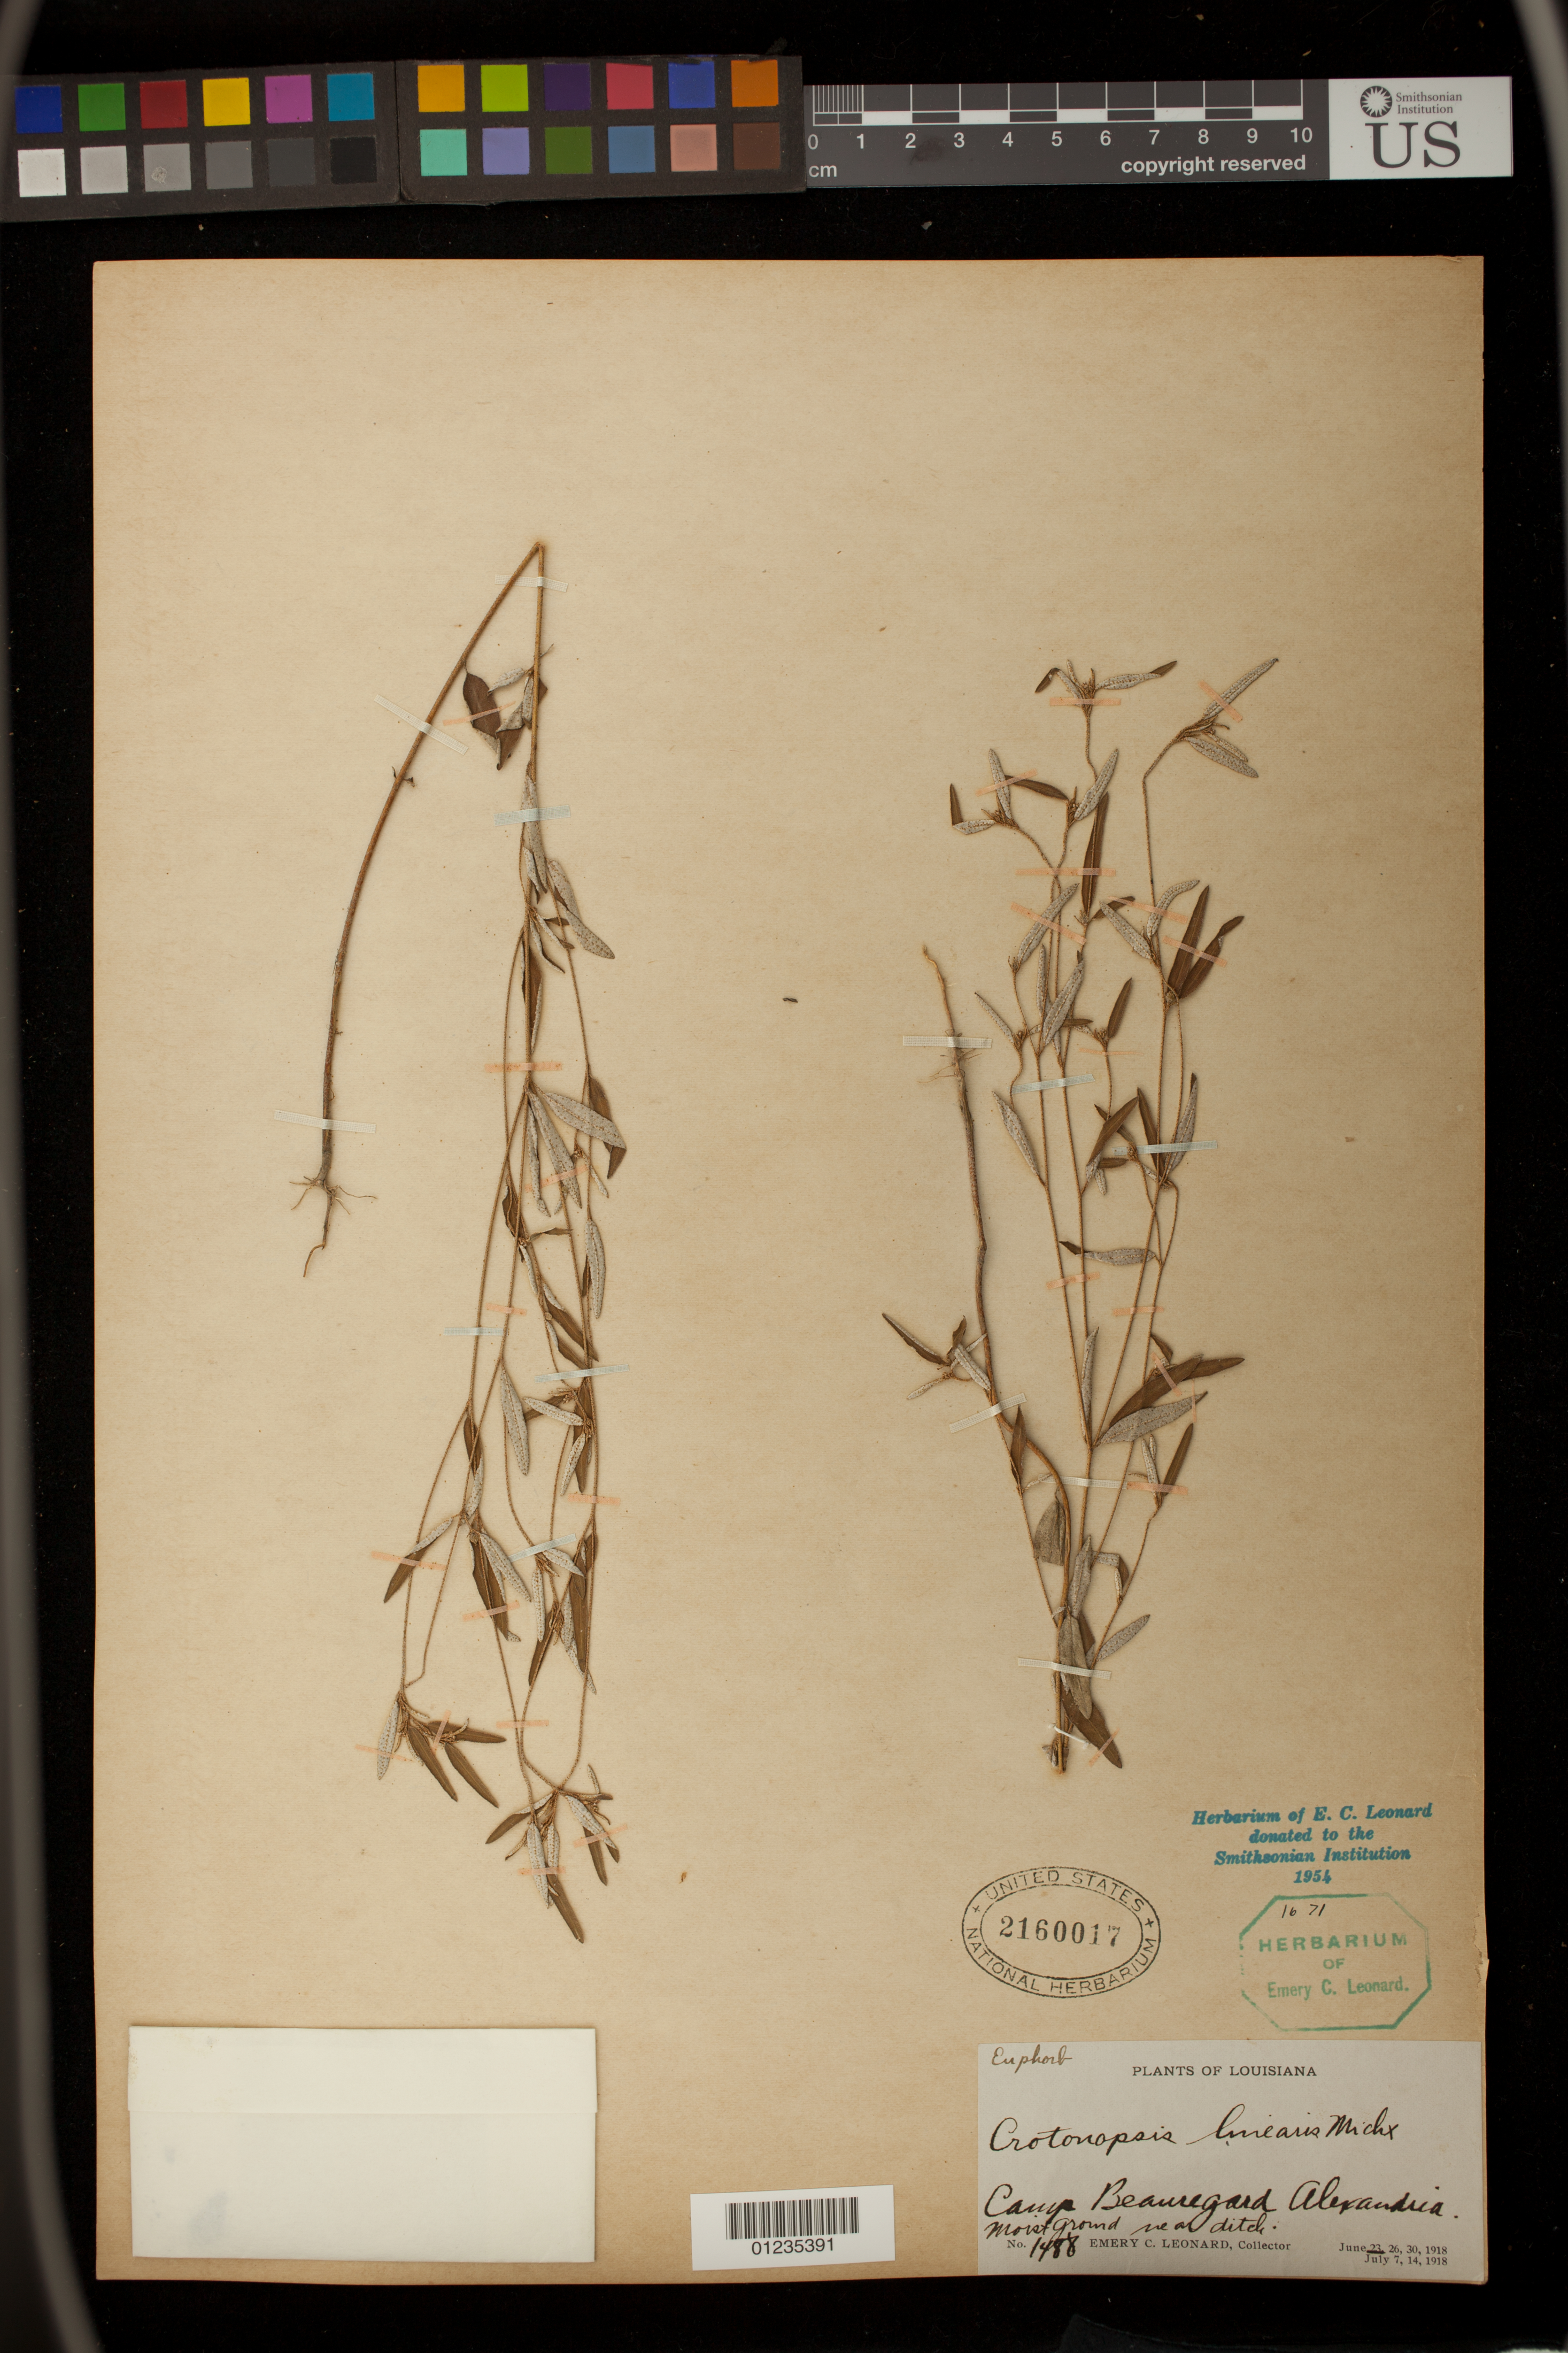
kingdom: Plantae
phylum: Tracheophyta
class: Magnoliopsida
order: Malpighiales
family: Euphorbiaceae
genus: Crotonopsis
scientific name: Crotonopsis linearis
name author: Michx.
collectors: E. C. Leonard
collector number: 1488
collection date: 1918-06-23/1918-06-26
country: United States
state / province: Louisiana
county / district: Rapides Parish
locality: Alexandria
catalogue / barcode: US 2160017